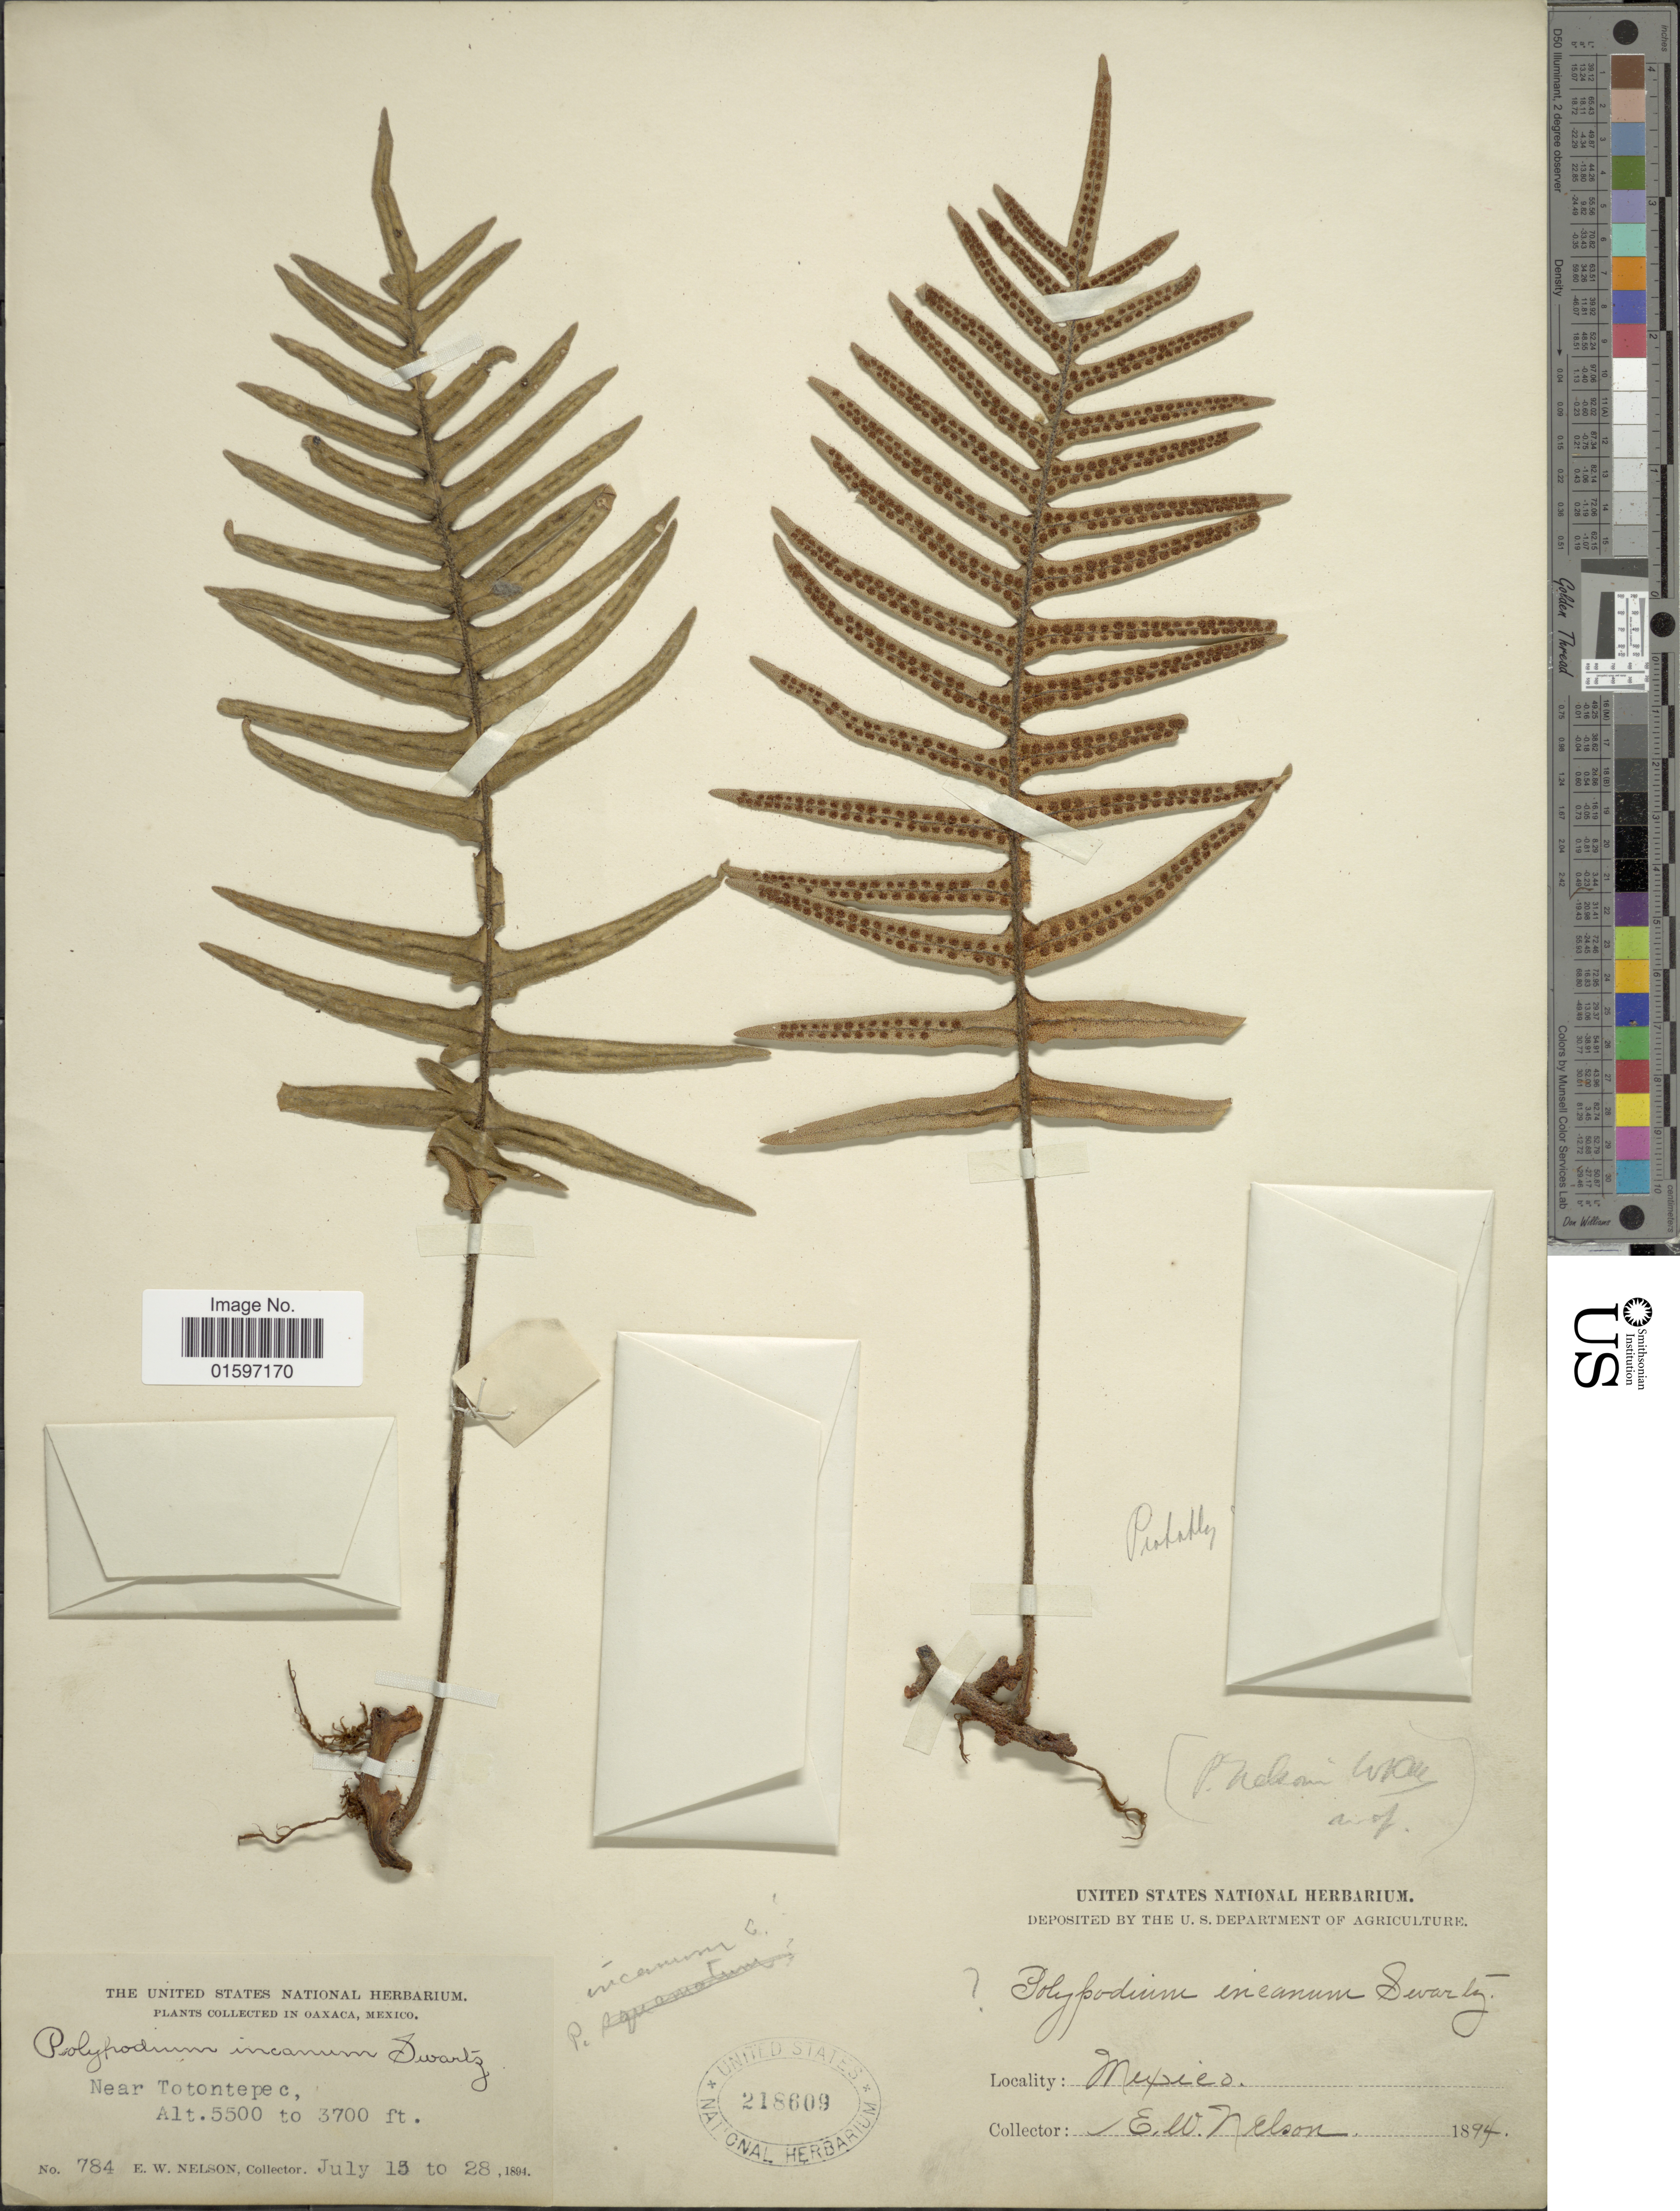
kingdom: Plantae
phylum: Tracheophyta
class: Polypodiopsida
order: Polypodiales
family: Polypodiaceae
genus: Pleopeltis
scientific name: Pleopeltis collinsii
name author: (Maxon)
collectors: E. W. Nelson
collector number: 784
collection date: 1894-07-13/1894-07-28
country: Mexico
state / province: Oaxaca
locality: Near Totontepec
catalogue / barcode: US 218609